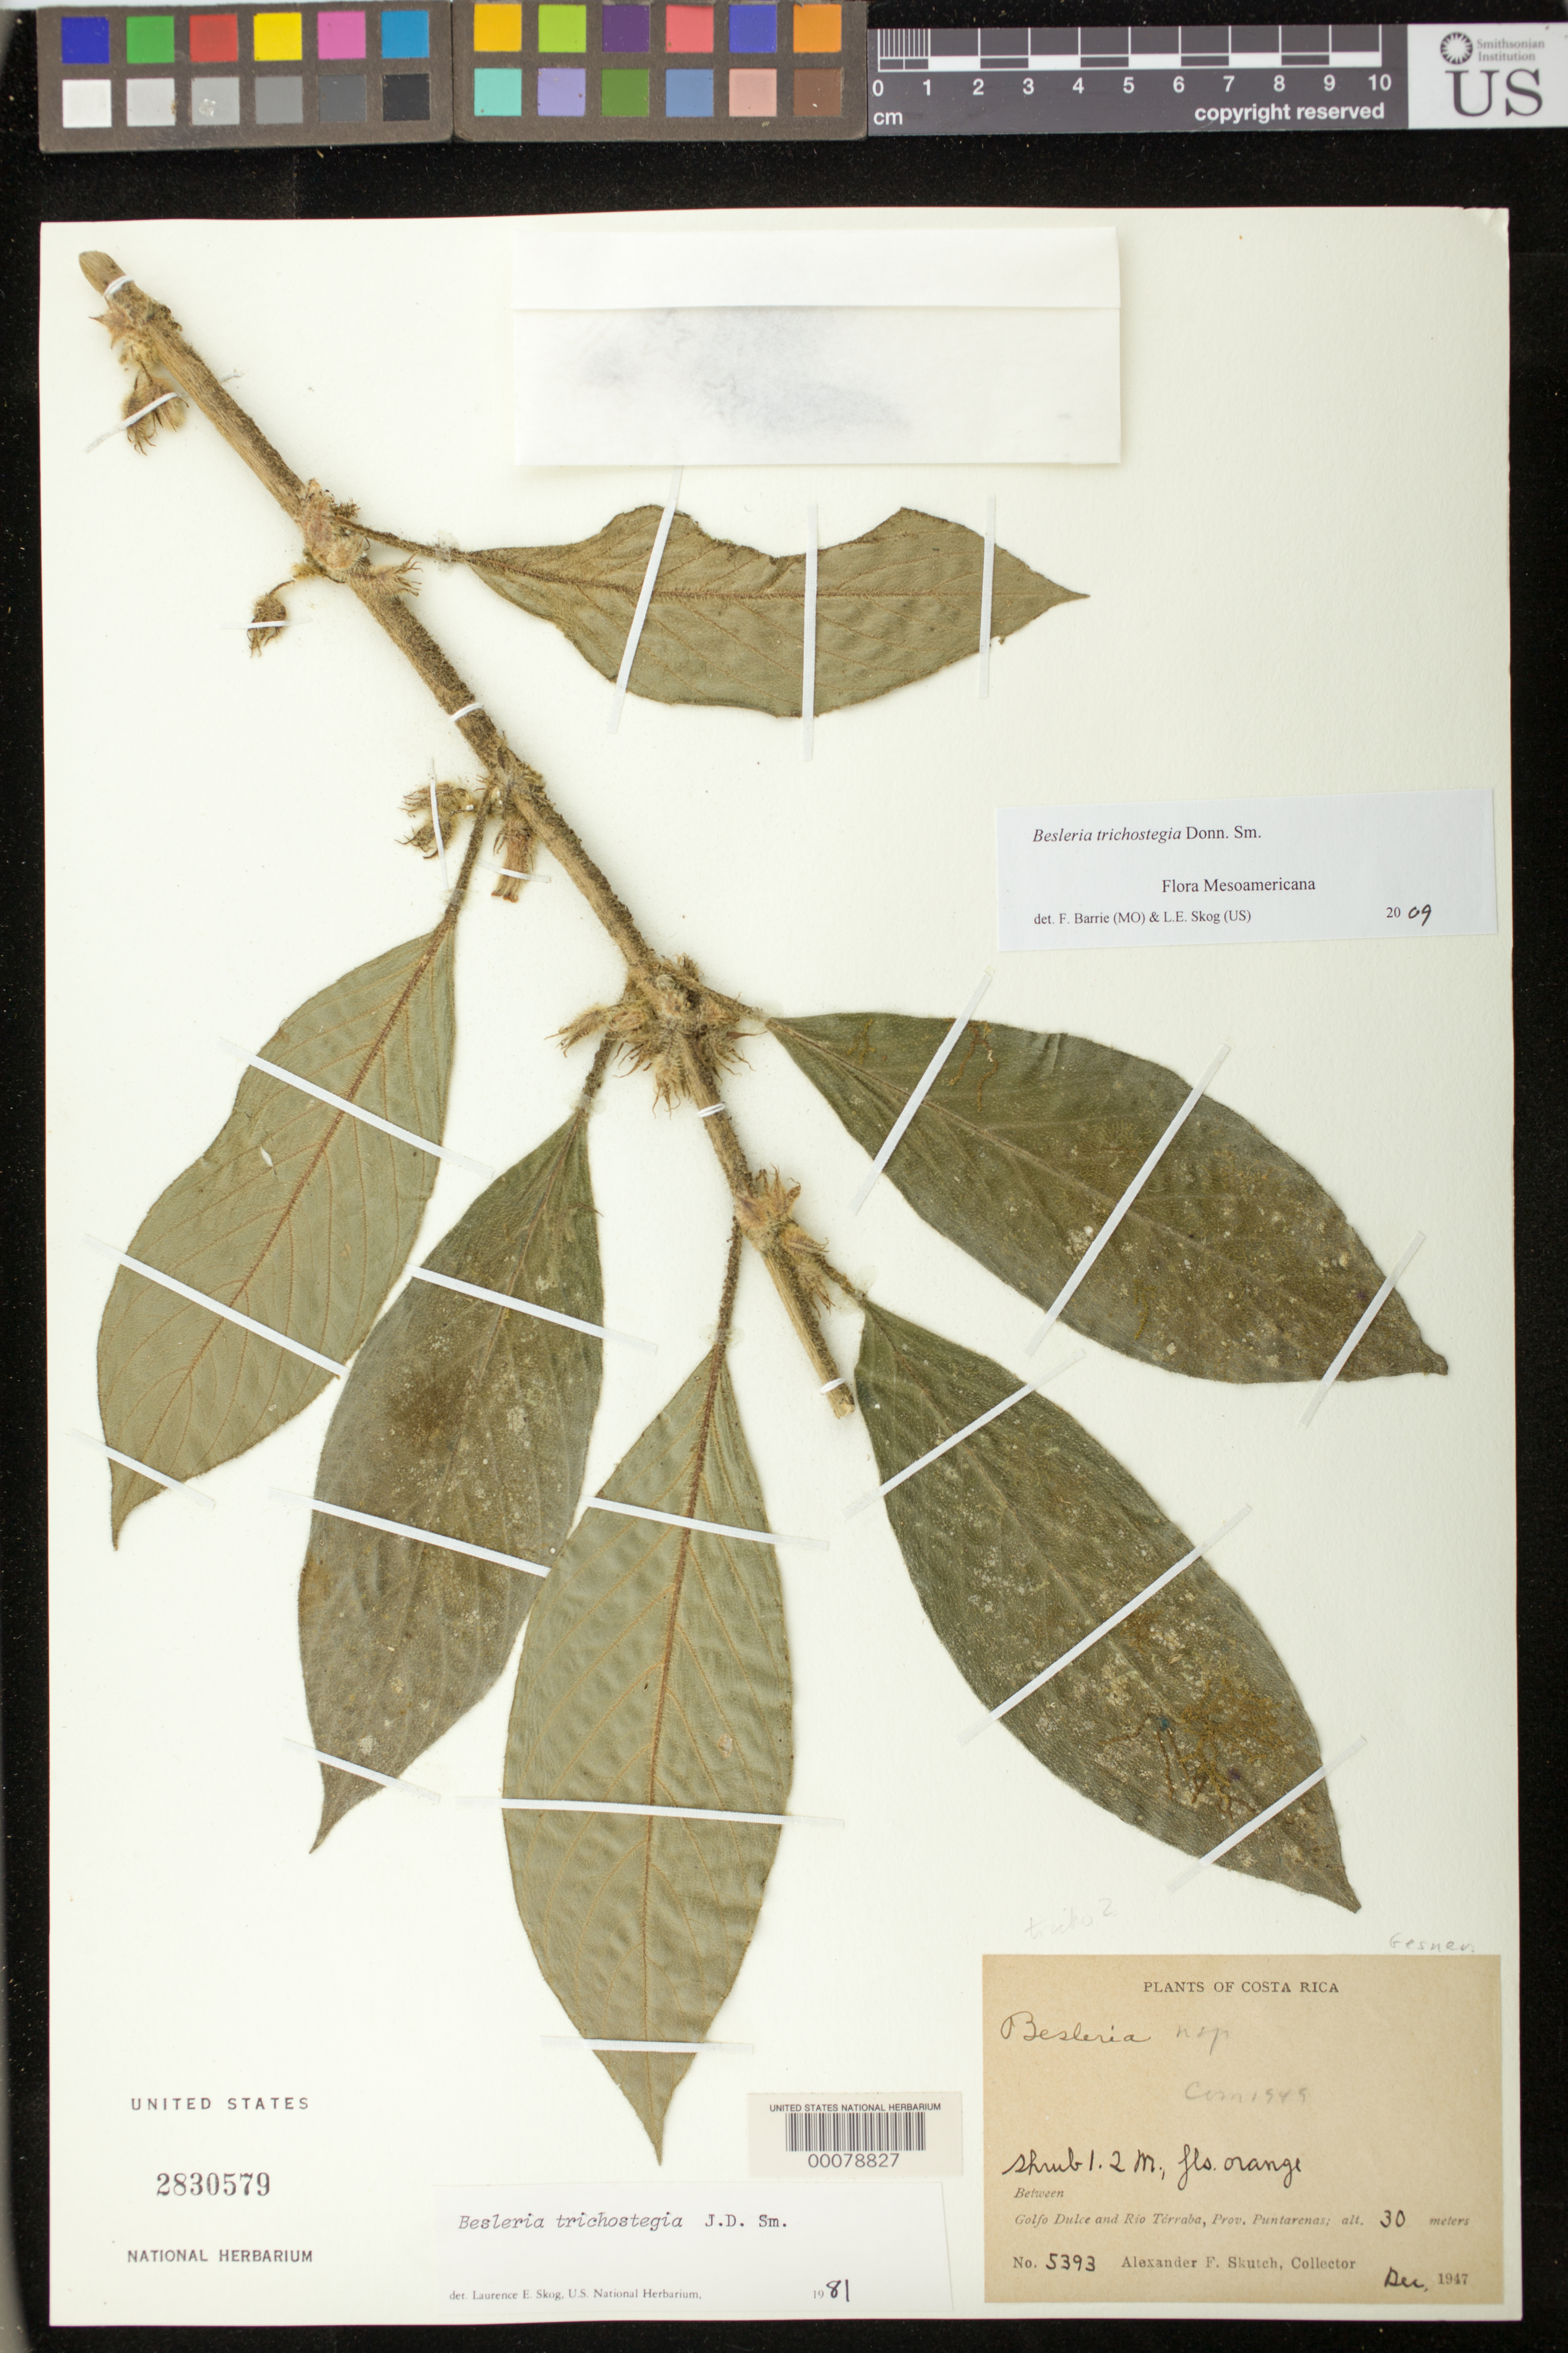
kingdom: Plantae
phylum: Tracheophyta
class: Magnoliopsida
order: Lamiales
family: Gesneriaceae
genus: Besleria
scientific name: Besleria trichostegia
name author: Donn. Sm.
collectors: A. F. Skutch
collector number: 5393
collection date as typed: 23 Dec 1947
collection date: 1947-12-23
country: Costa Rica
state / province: Puntarenas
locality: Between Golfo Dulce and Rio Terraba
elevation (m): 30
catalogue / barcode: US 2830579